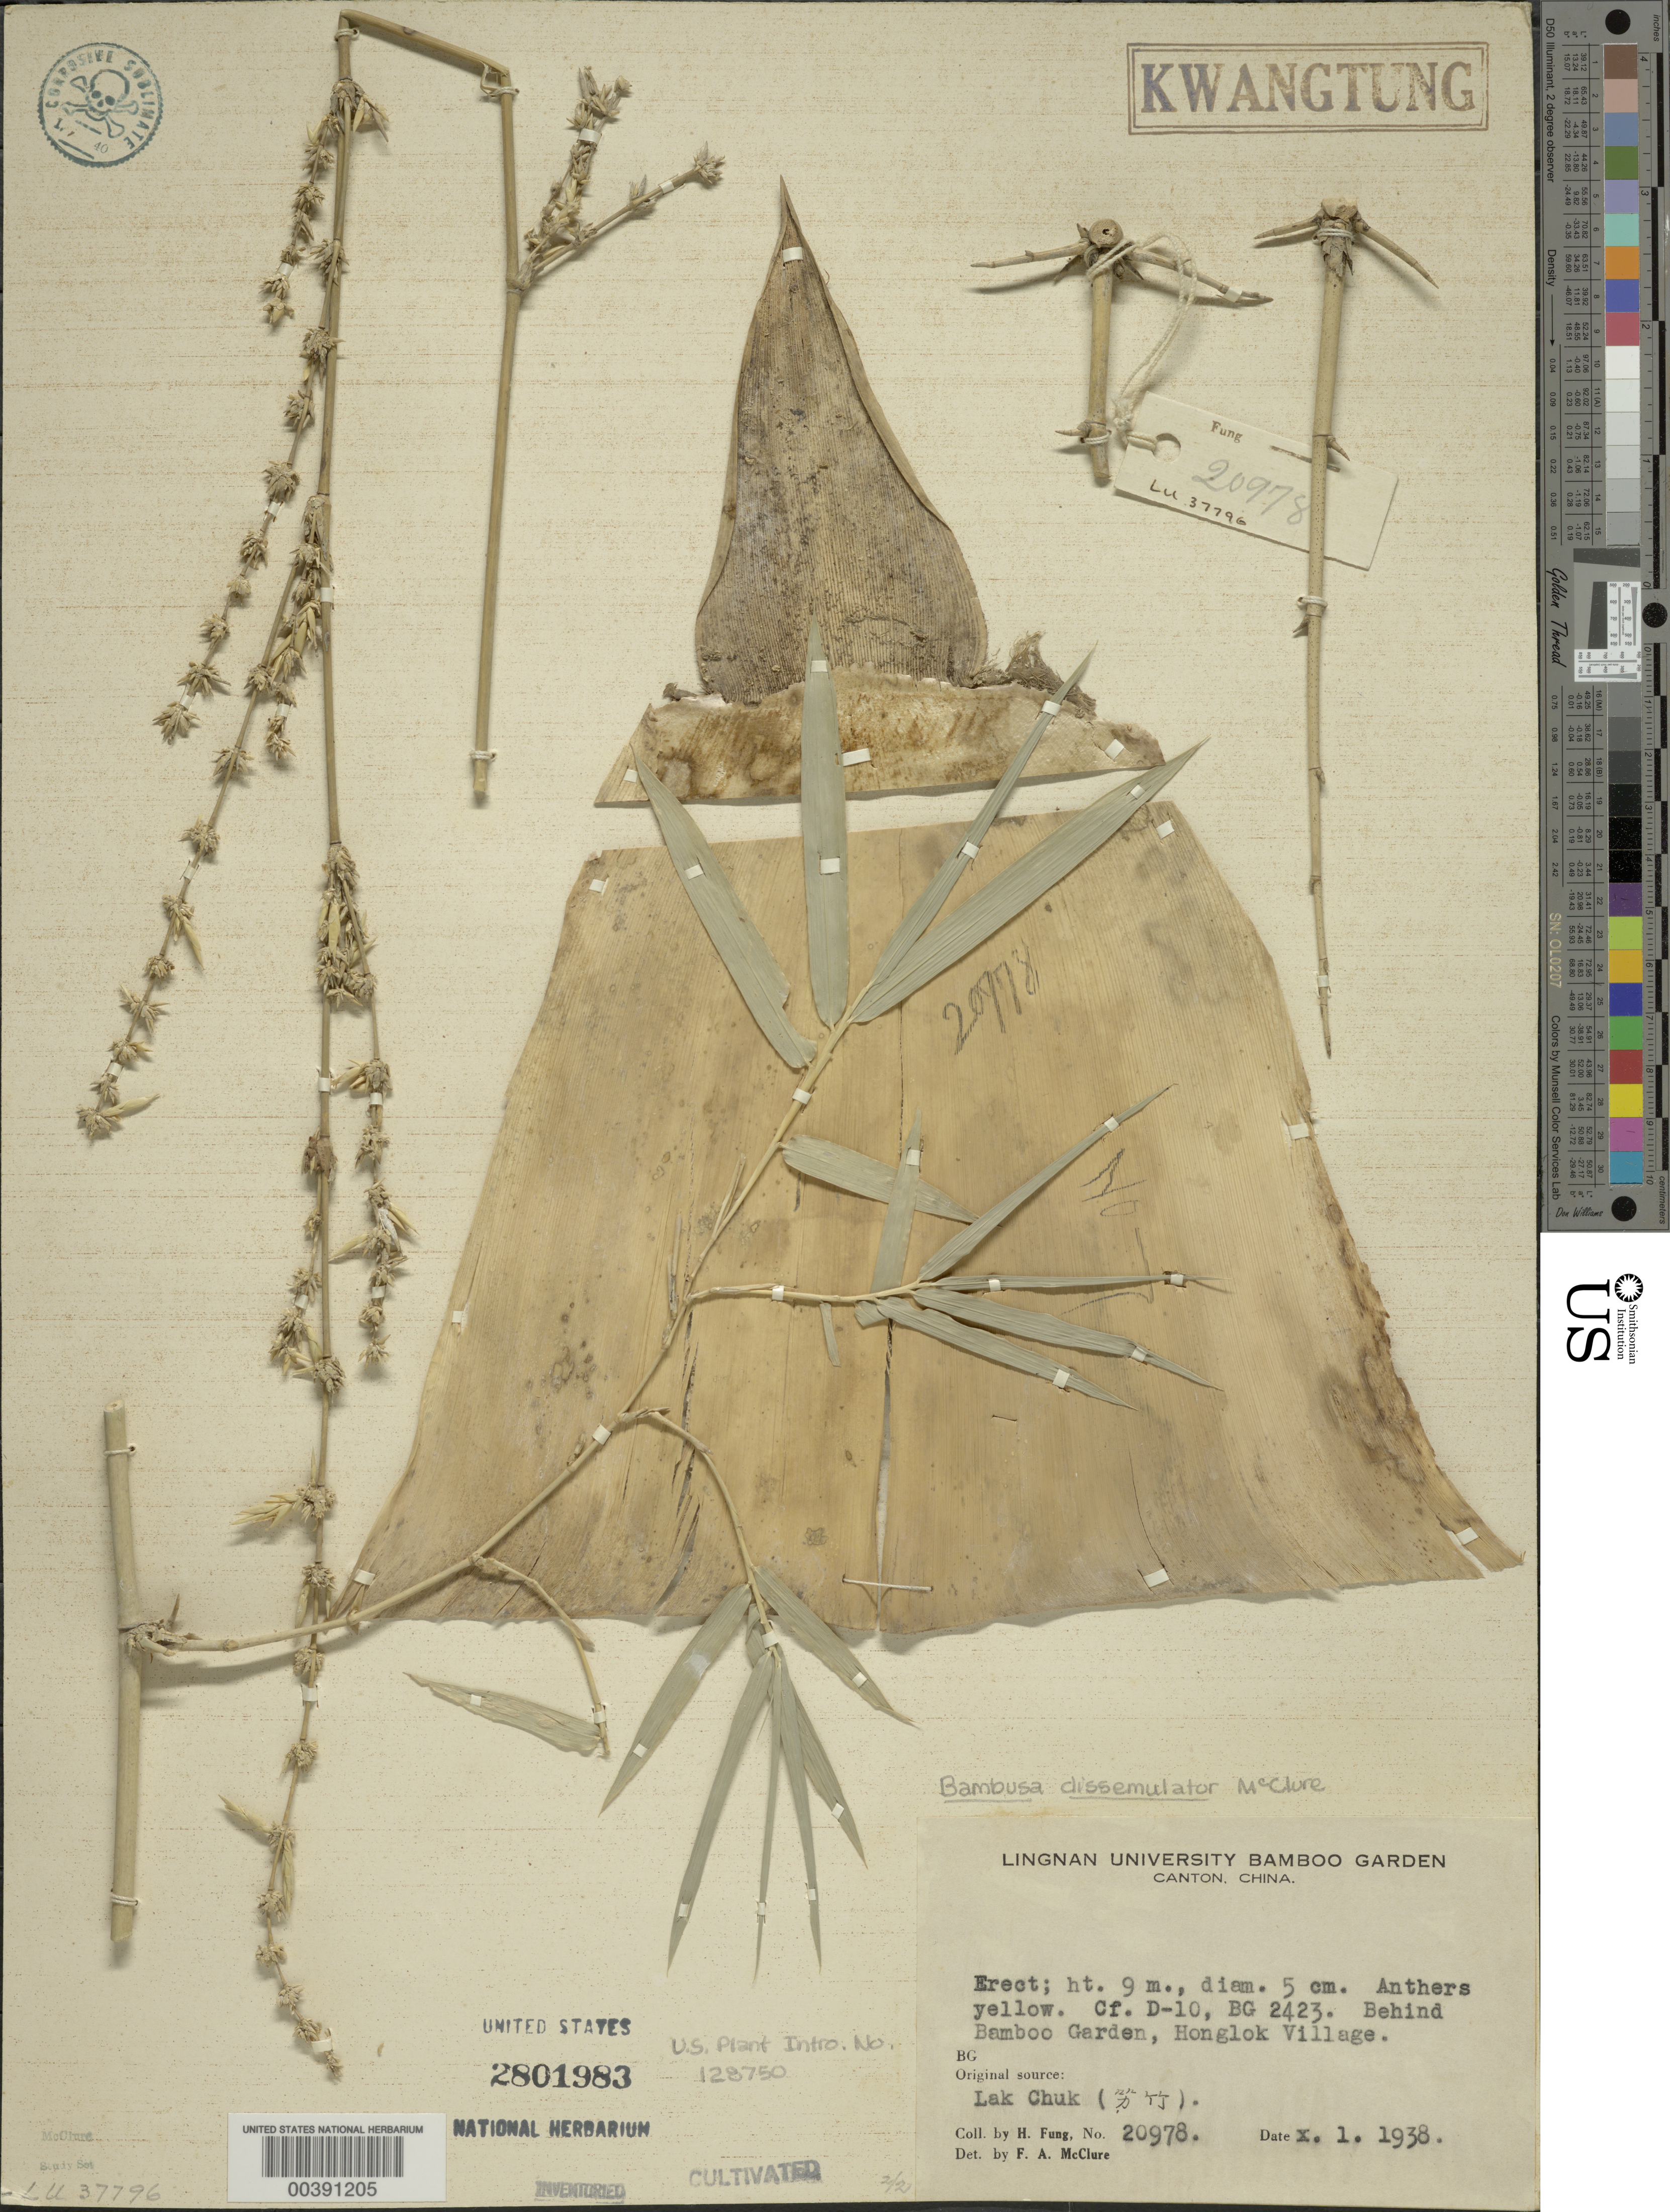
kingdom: Plantae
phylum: Tracheophyta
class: Liliopsida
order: Poales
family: Poaceae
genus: Bambusa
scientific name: Bambusa dissimulator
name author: McClure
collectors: H. L. Fung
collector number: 20978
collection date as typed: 01 Oct 1938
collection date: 1938-10-01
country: China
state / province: Guangdong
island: Honam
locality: Lingnan univ. bg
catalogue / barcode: US 2801983